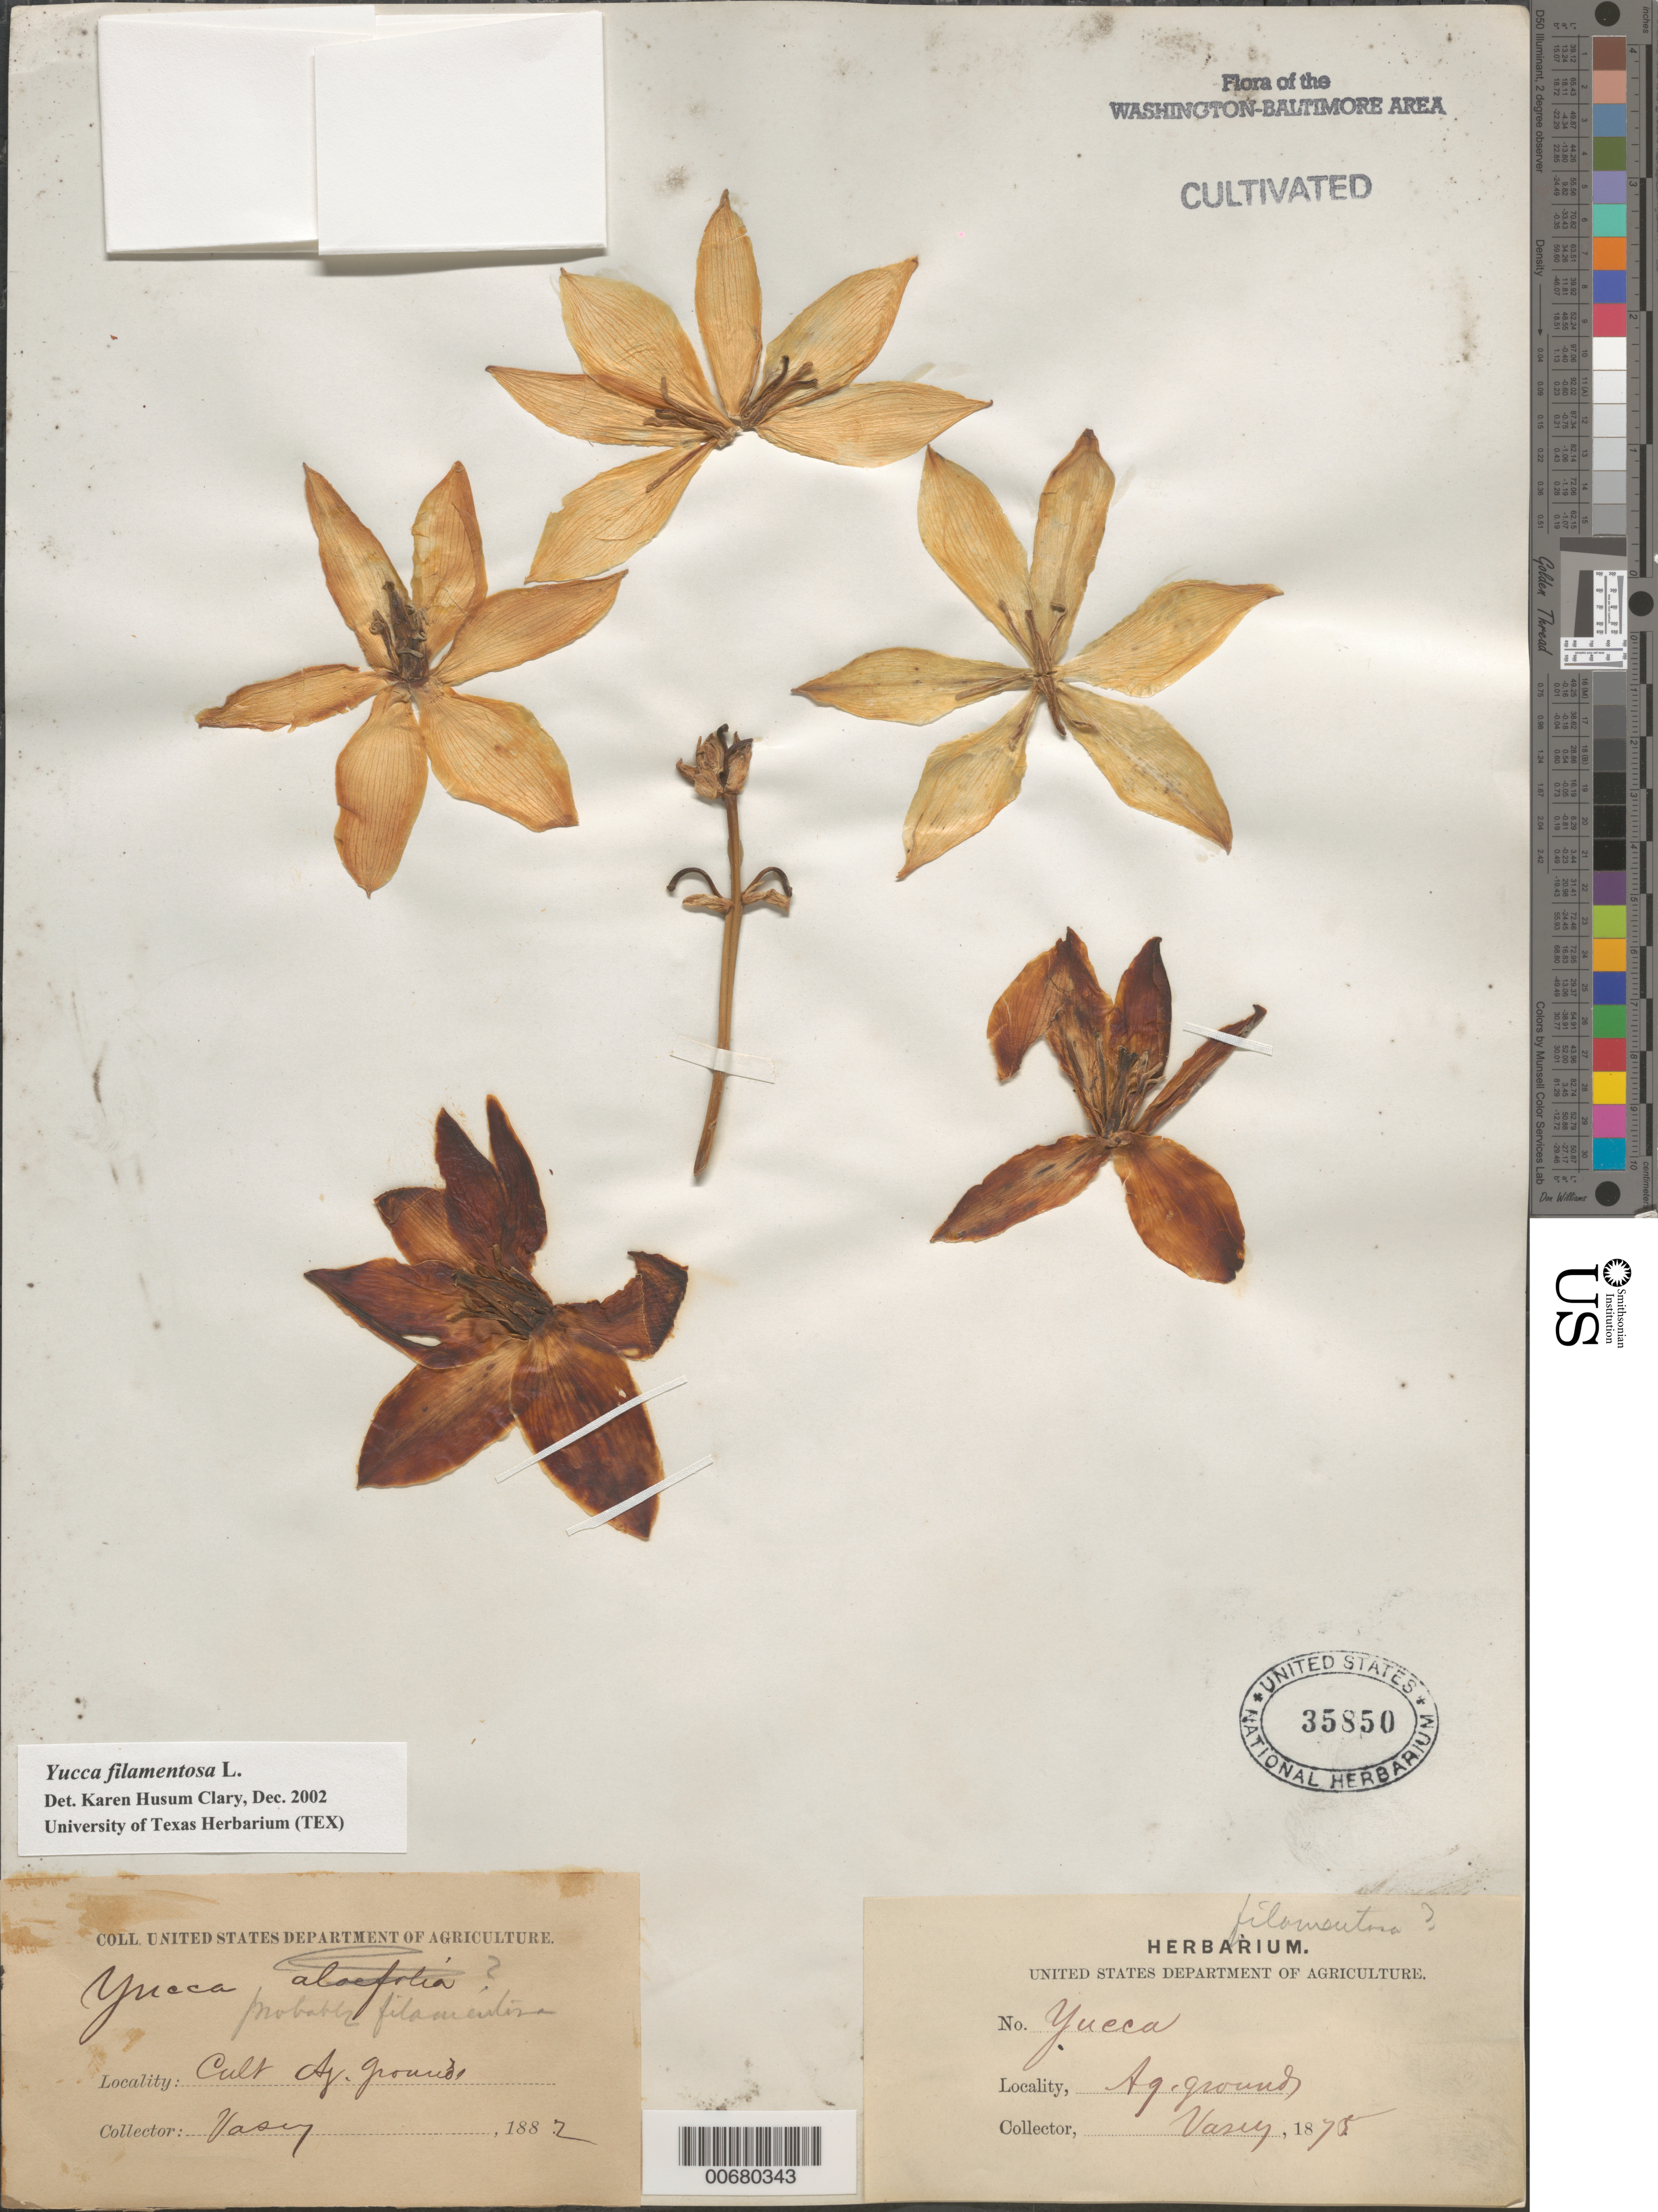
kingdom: Plantae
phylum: Tracheophyta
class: Liliopsida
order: Asparagales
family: Asparagaceae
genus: Yucca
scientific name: Yucca filamentosa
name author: L.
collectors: G. R. Vasey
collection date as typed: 1882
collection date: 1882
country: United States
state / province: District of Columbia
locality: Agricultural grounds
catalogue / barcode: US 35850